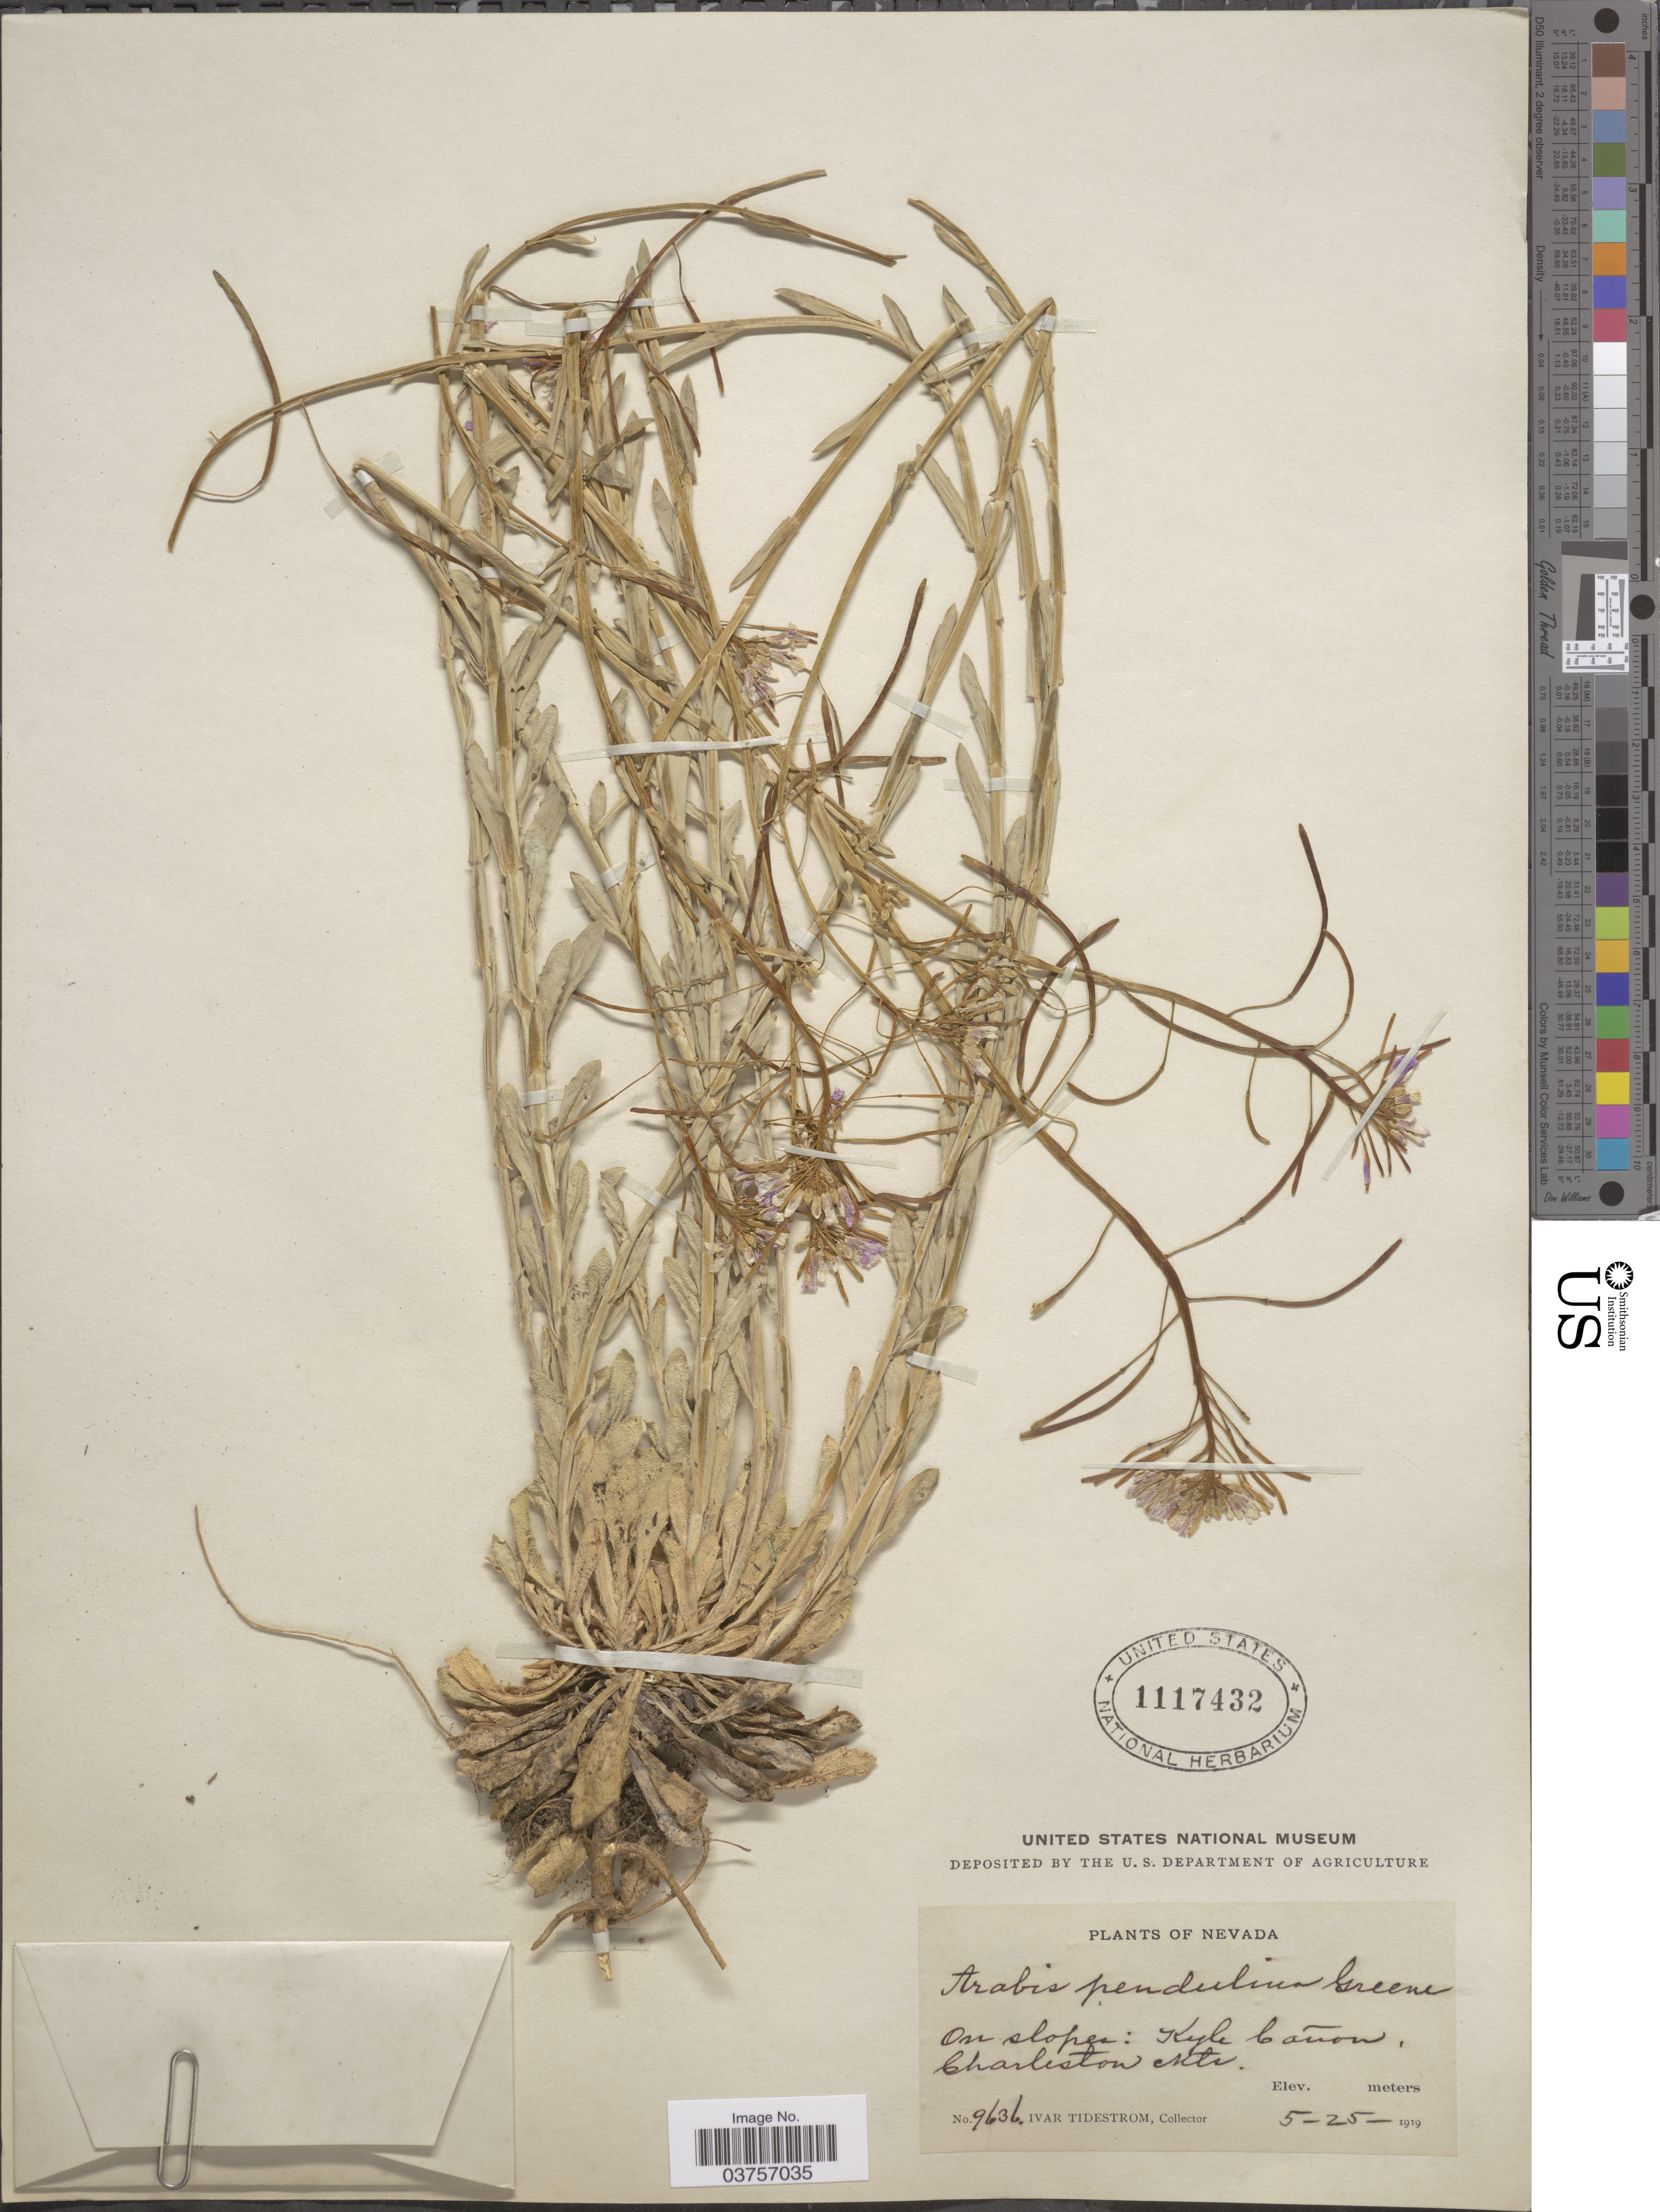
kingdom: Plantae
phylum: Tracheophyta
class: Magnoliopsida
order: Brassicales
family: Brassicaceae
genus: Arabis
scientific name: Arabis fendleri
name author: (S. Watson) Greene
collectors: I. F. Tidestrom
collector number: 9636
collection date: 1919-05-25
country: United States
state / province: Nevada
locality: On slopes: Kyle Cañon, Charleston Mts.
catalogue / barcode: US 1117432